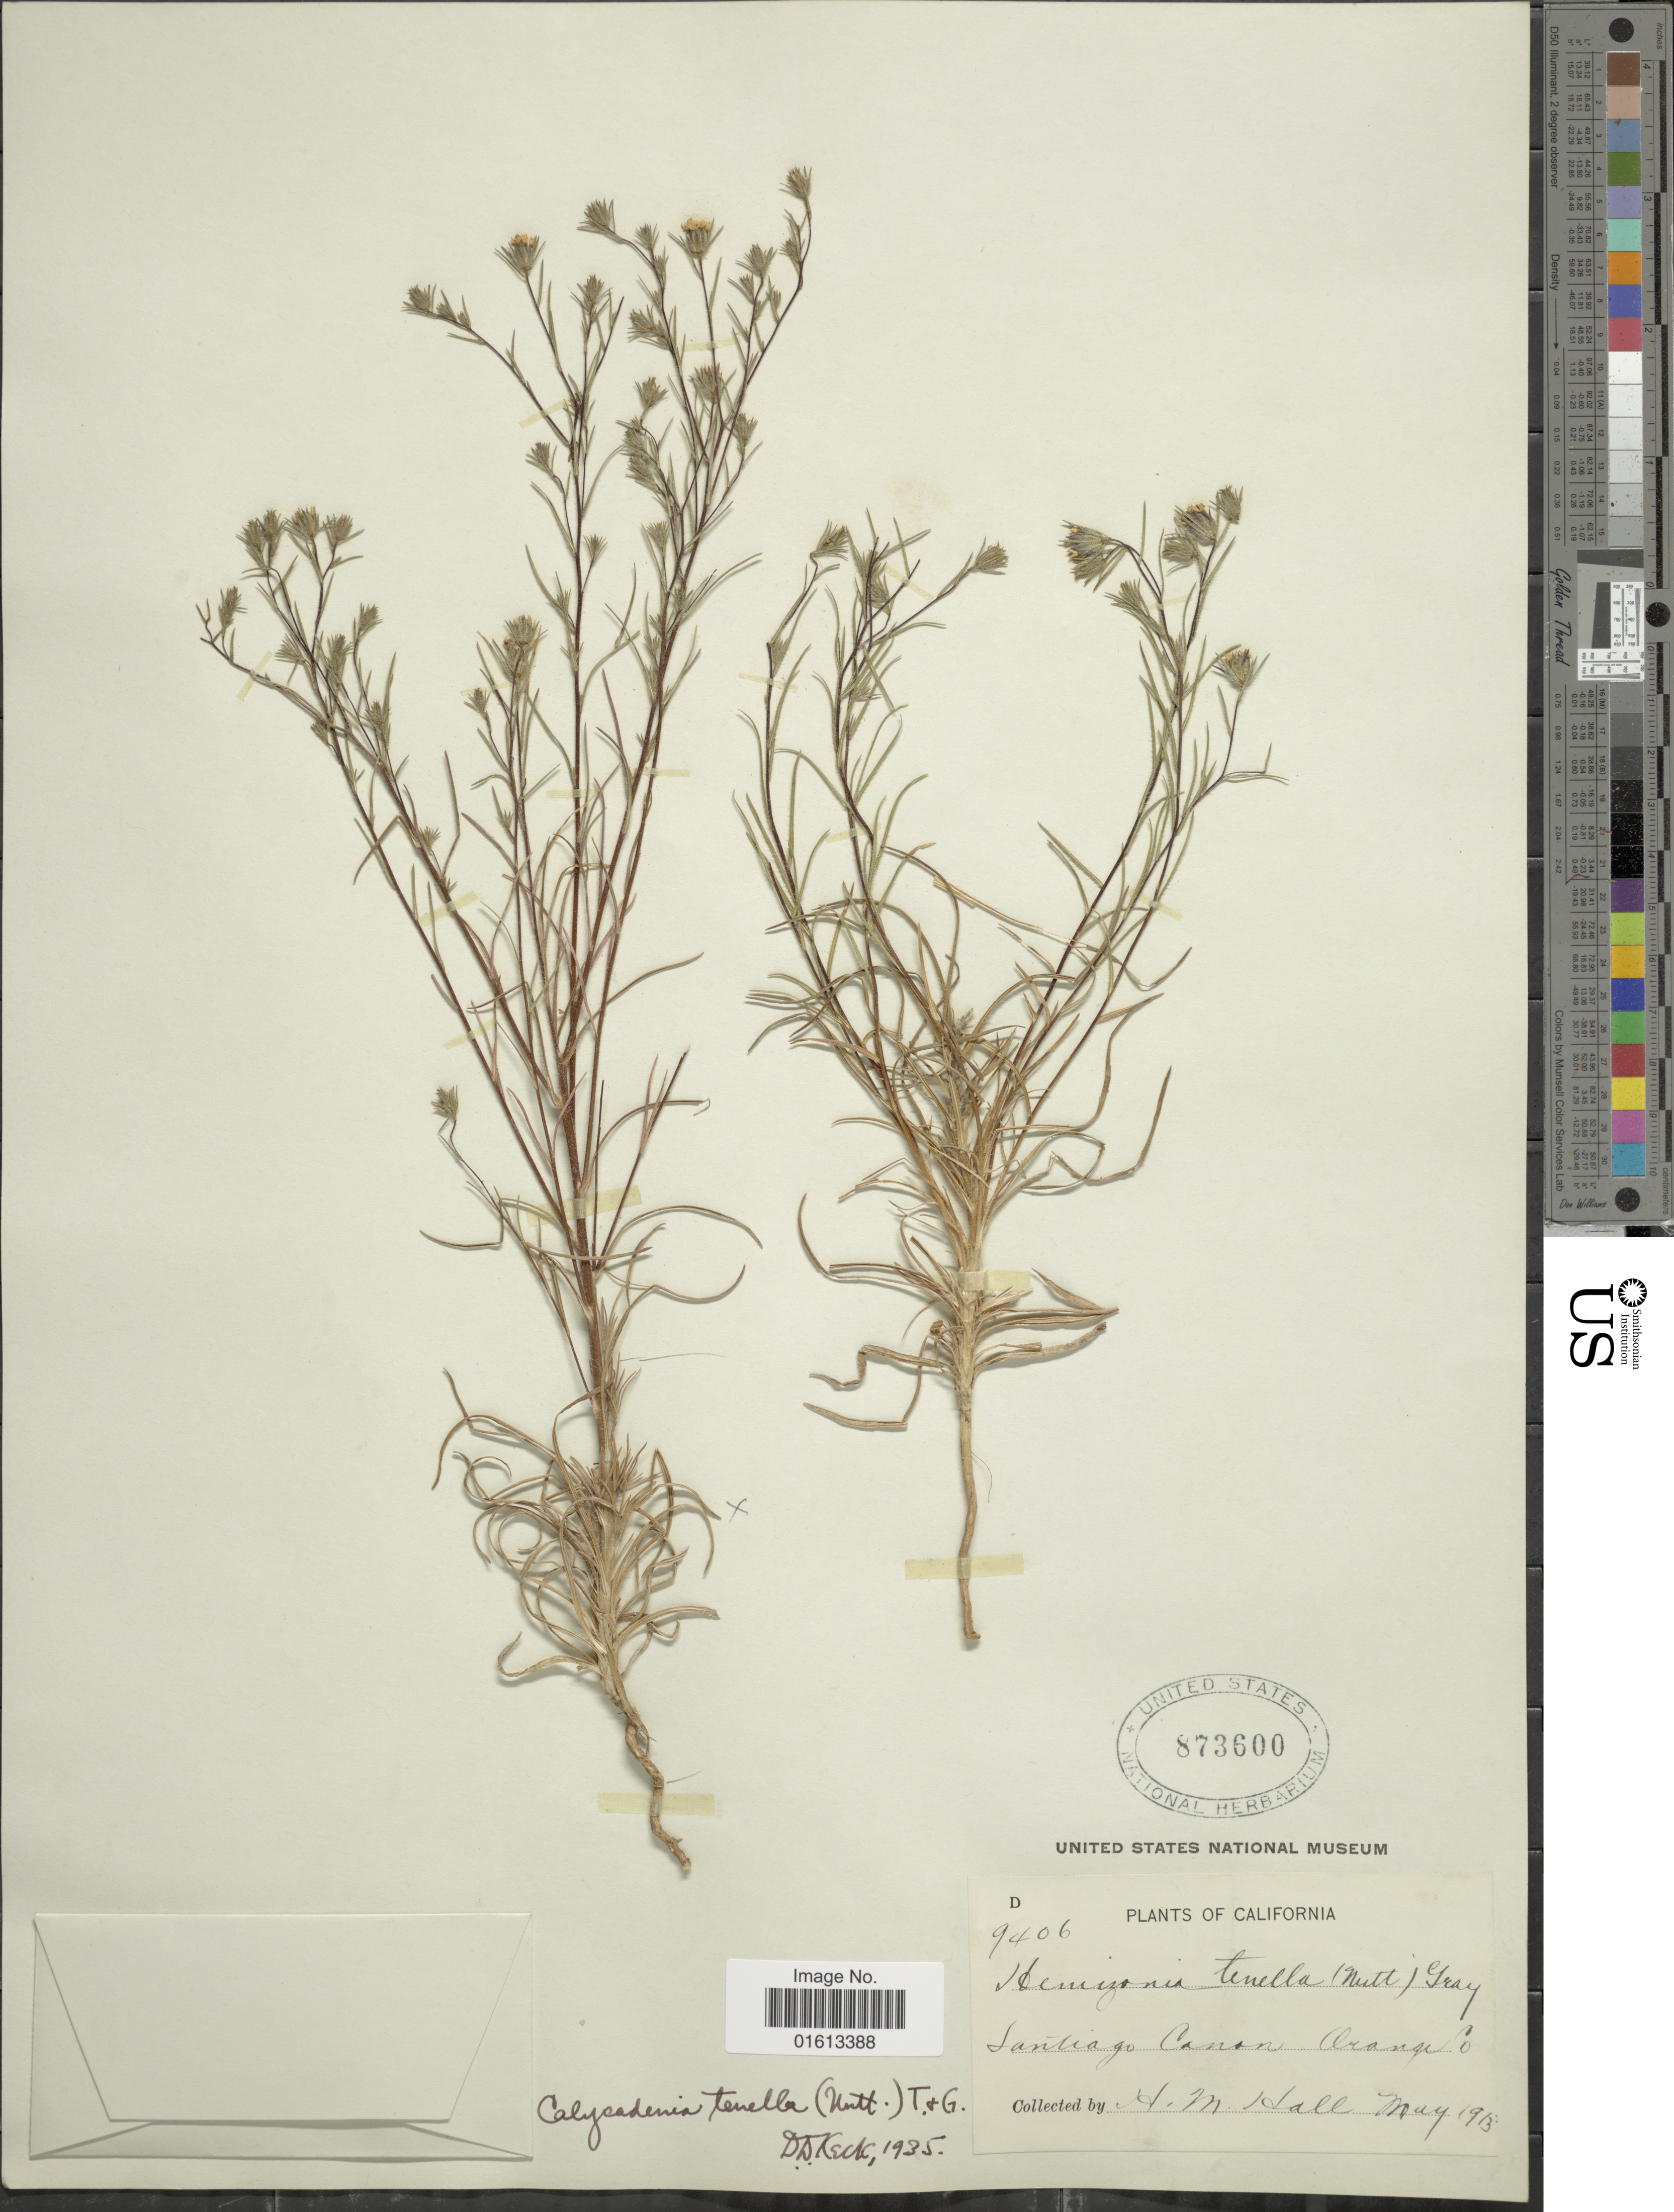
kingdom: Plantae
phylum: Tracheophyta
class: Magnoliopsida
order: Asterales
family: Asteraceae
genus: Calycadenia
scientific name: Calycadenia tenella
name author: (Nutt.) Torr. & A. Gray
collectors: H. M. Hall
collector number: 9406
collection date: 1913-05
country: United States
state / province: California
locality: Santiago Canon Orange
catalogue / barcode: US 873600